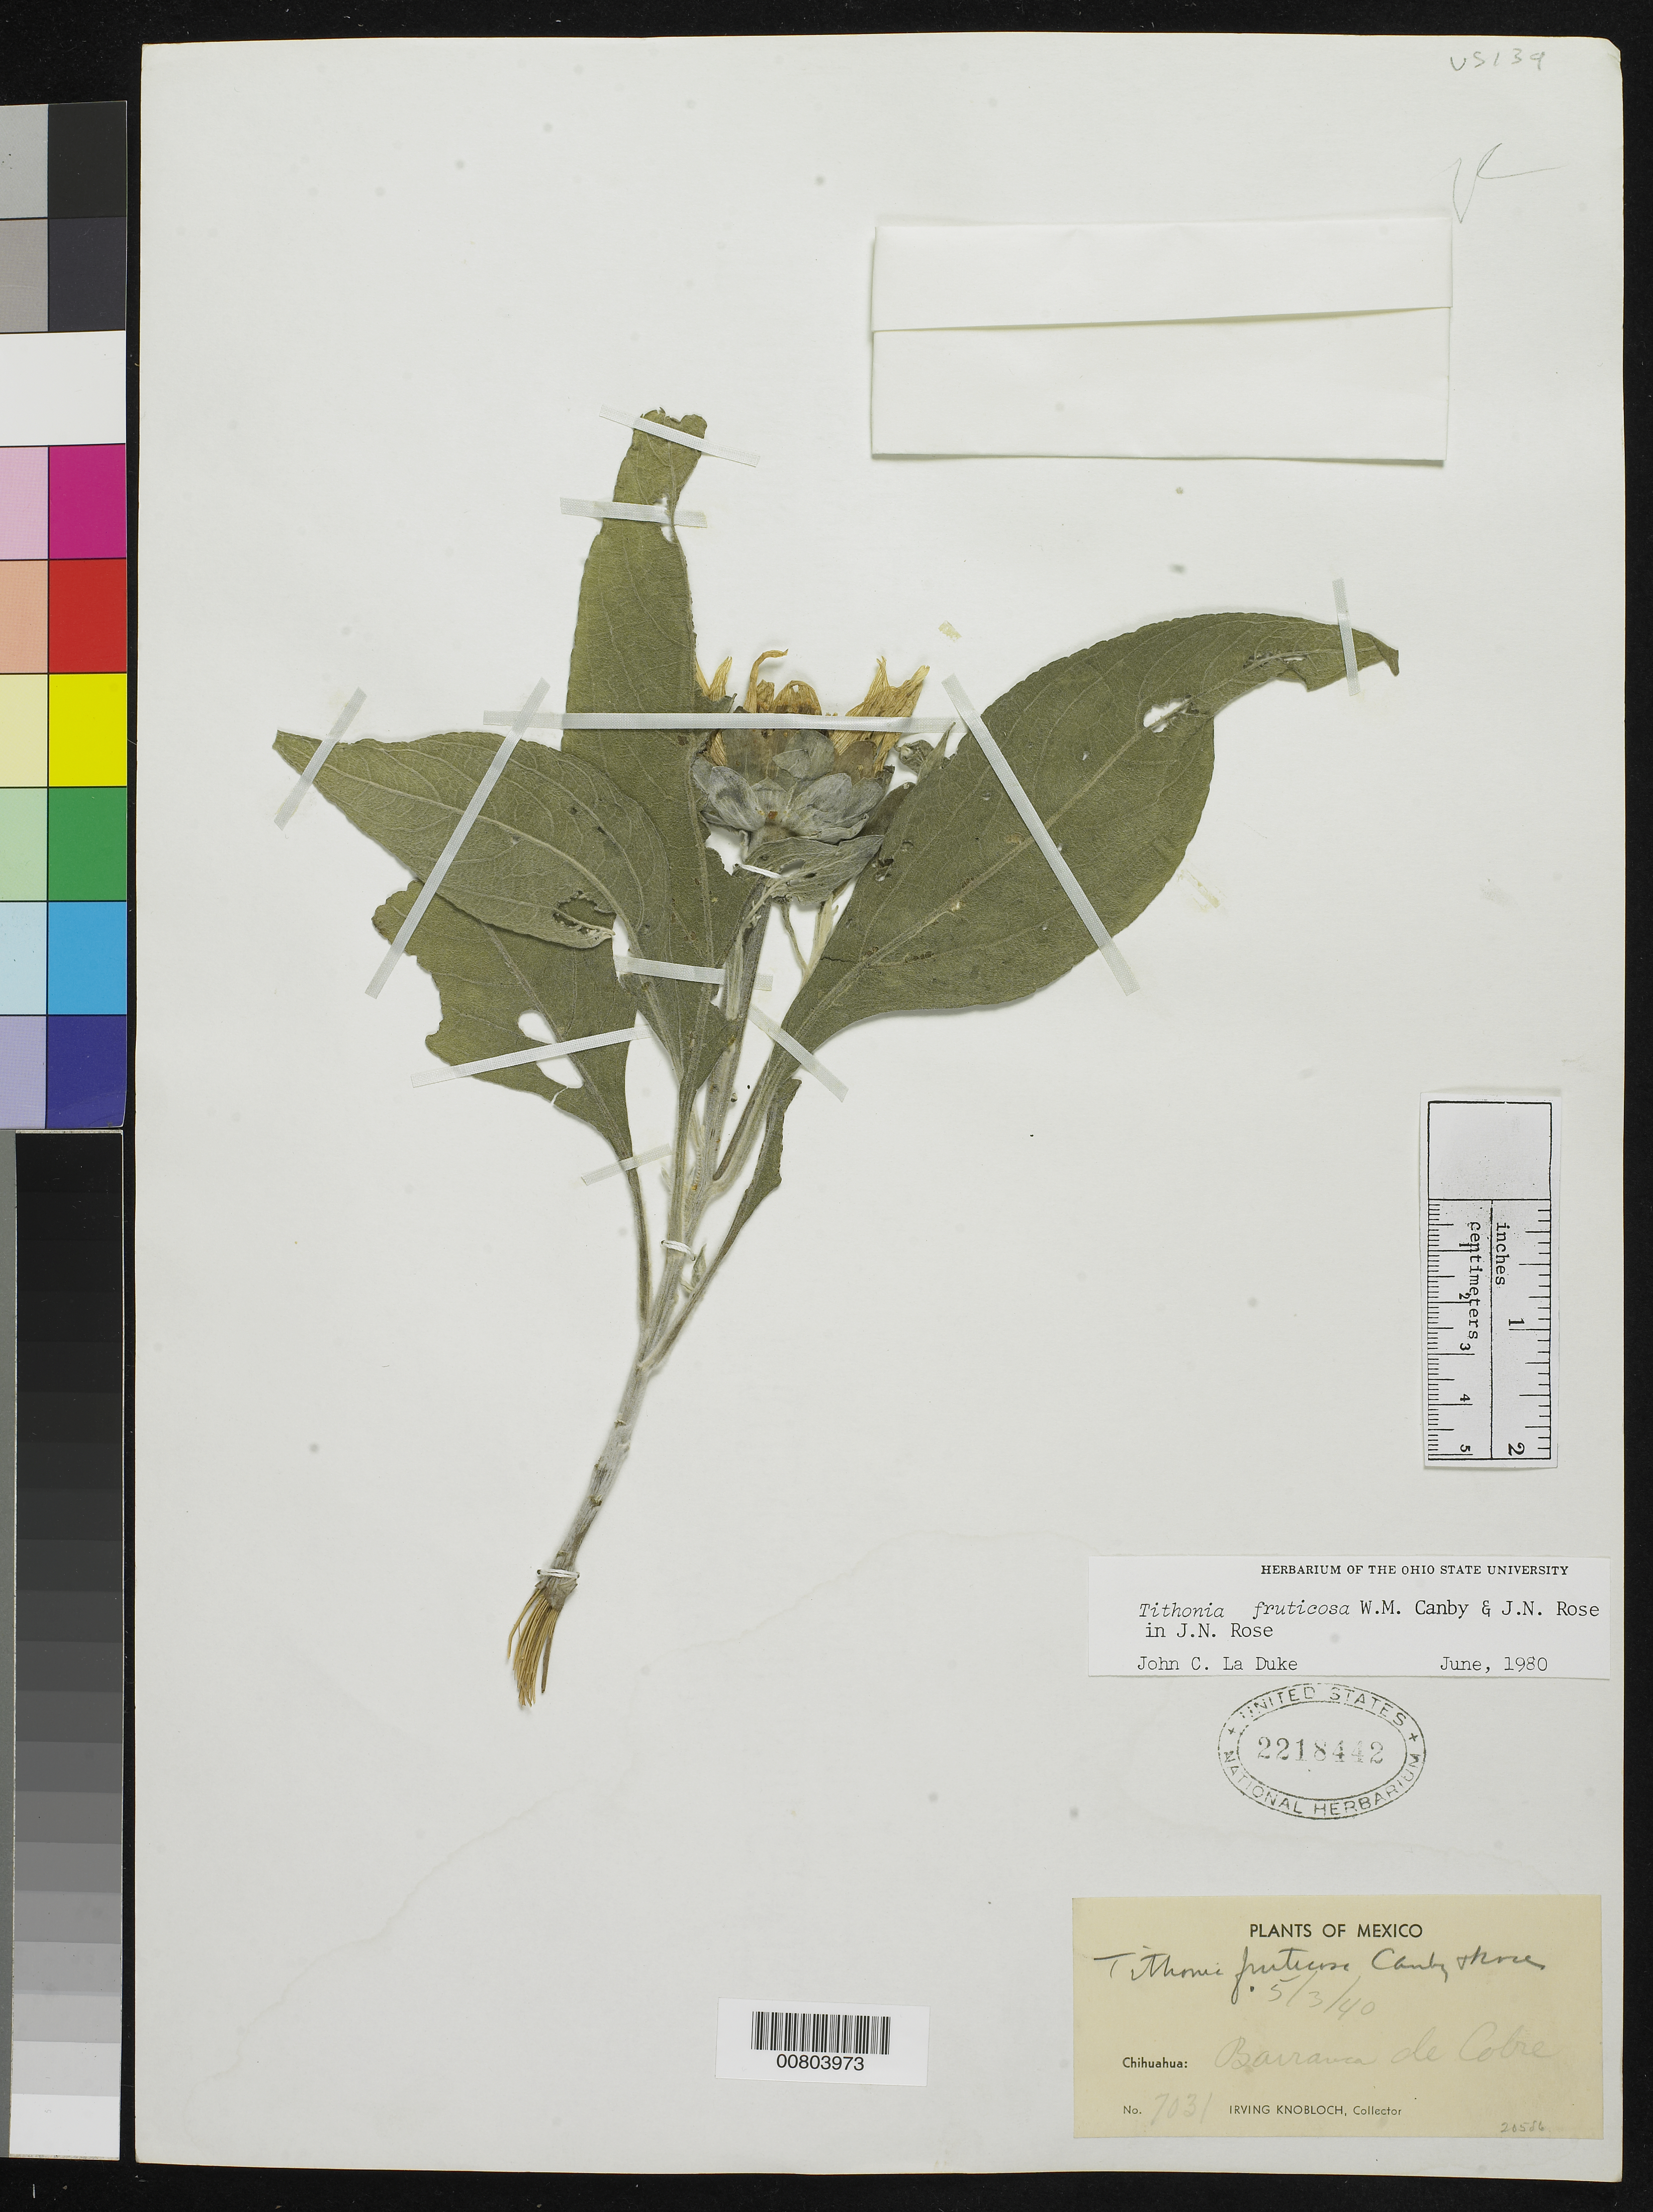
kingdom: Plantae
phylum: Tracheophyta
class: Magnoliopsida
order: Asterales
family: Asteraceae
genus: Tithonia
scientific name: Tithonia fruticosa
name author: Canby & Rose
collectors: I. W. Knobloch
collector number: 7031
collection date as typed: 03 May 1940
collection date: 1940-05-03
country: Mexico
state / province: Chihuahua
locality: Barranca del Cobre, Chihuahua.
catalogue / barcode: US 2218442